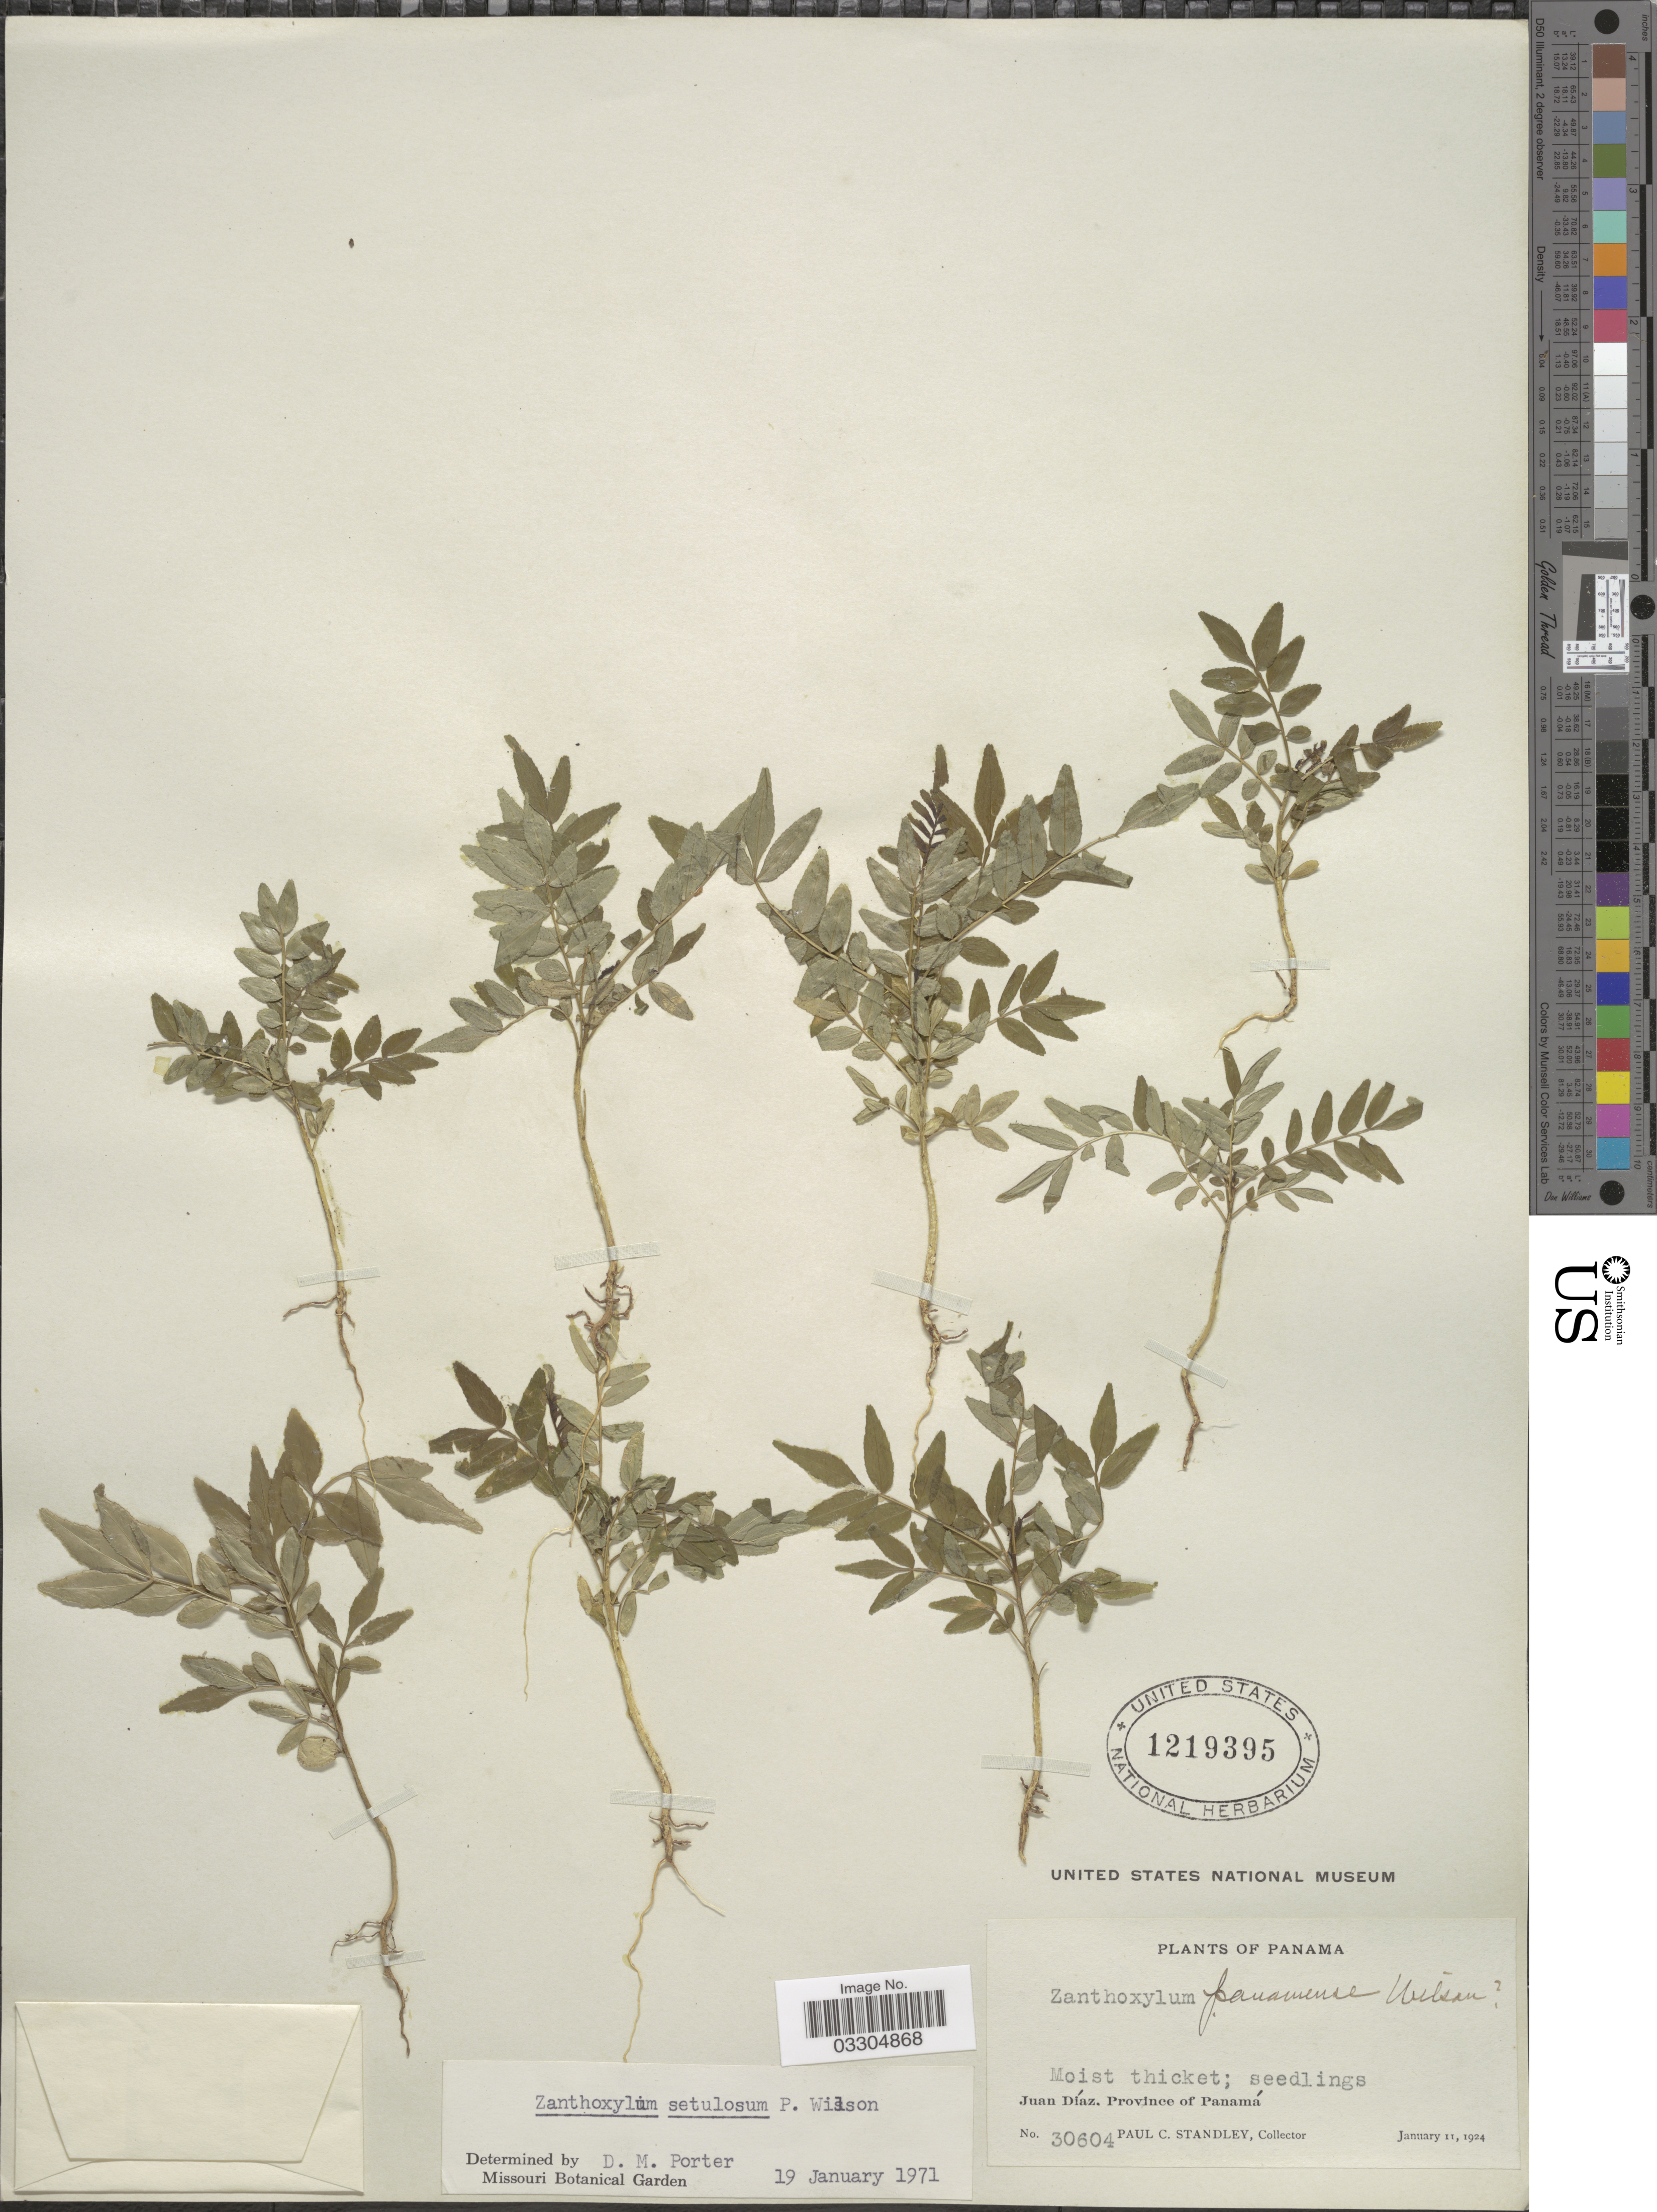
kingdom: Plantae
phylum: Tracheophyta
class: Magnoliopsida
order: Sapindales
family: Rutaceae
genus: Zanthoxylum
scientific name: Zanthoxylum setulosum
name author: P. Wilson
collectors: P. C. Standley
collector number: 30604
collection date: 1924-01-11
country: Panama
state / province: Panamá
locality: Juan Díaz.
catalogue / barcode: US 1219395